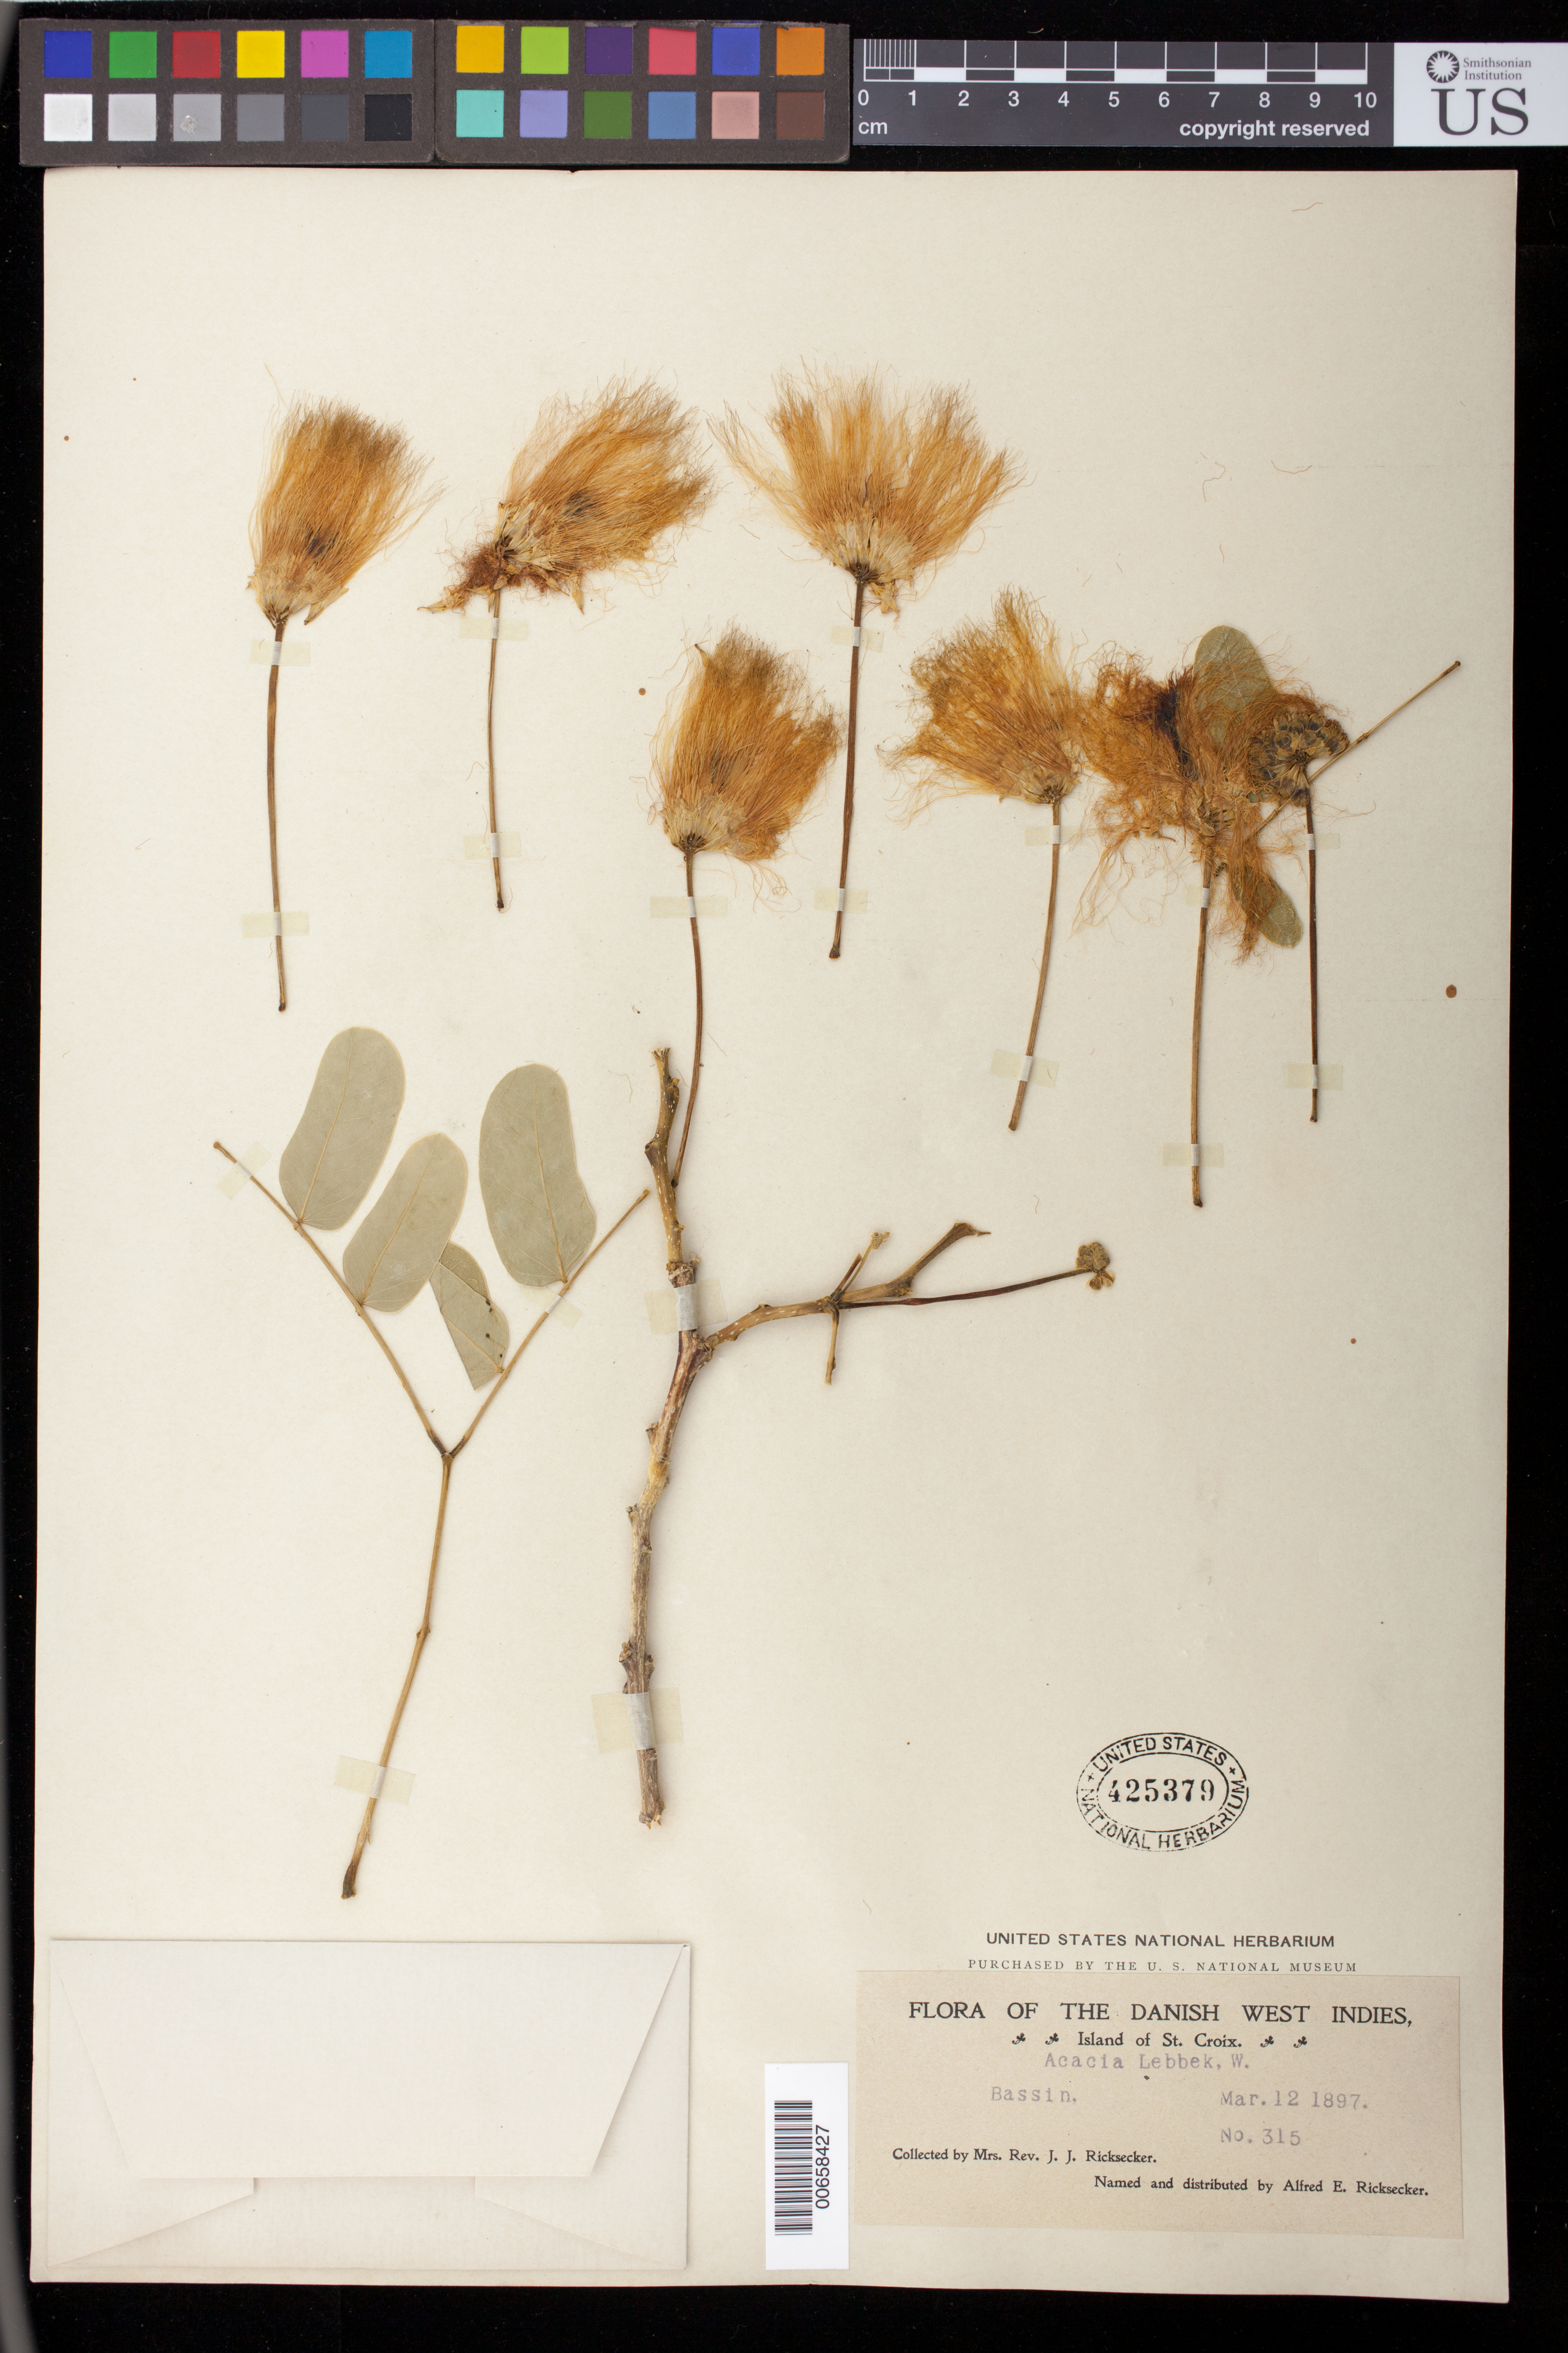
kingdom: Plantae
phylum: Tracheophyta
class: Magnoliopsida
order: Fabales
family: Fabaceae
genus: Acacia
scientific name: Acacia lebbeck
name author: Willd.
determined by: Ricksecker, A. E.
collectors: Mrs. J. J. Ricksecker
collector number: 315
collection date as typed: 12 Mar 1897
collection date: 1897-03-12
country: U.S. Virgin Islands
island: St. Croix Island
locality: Bassin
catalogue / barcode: US 425379